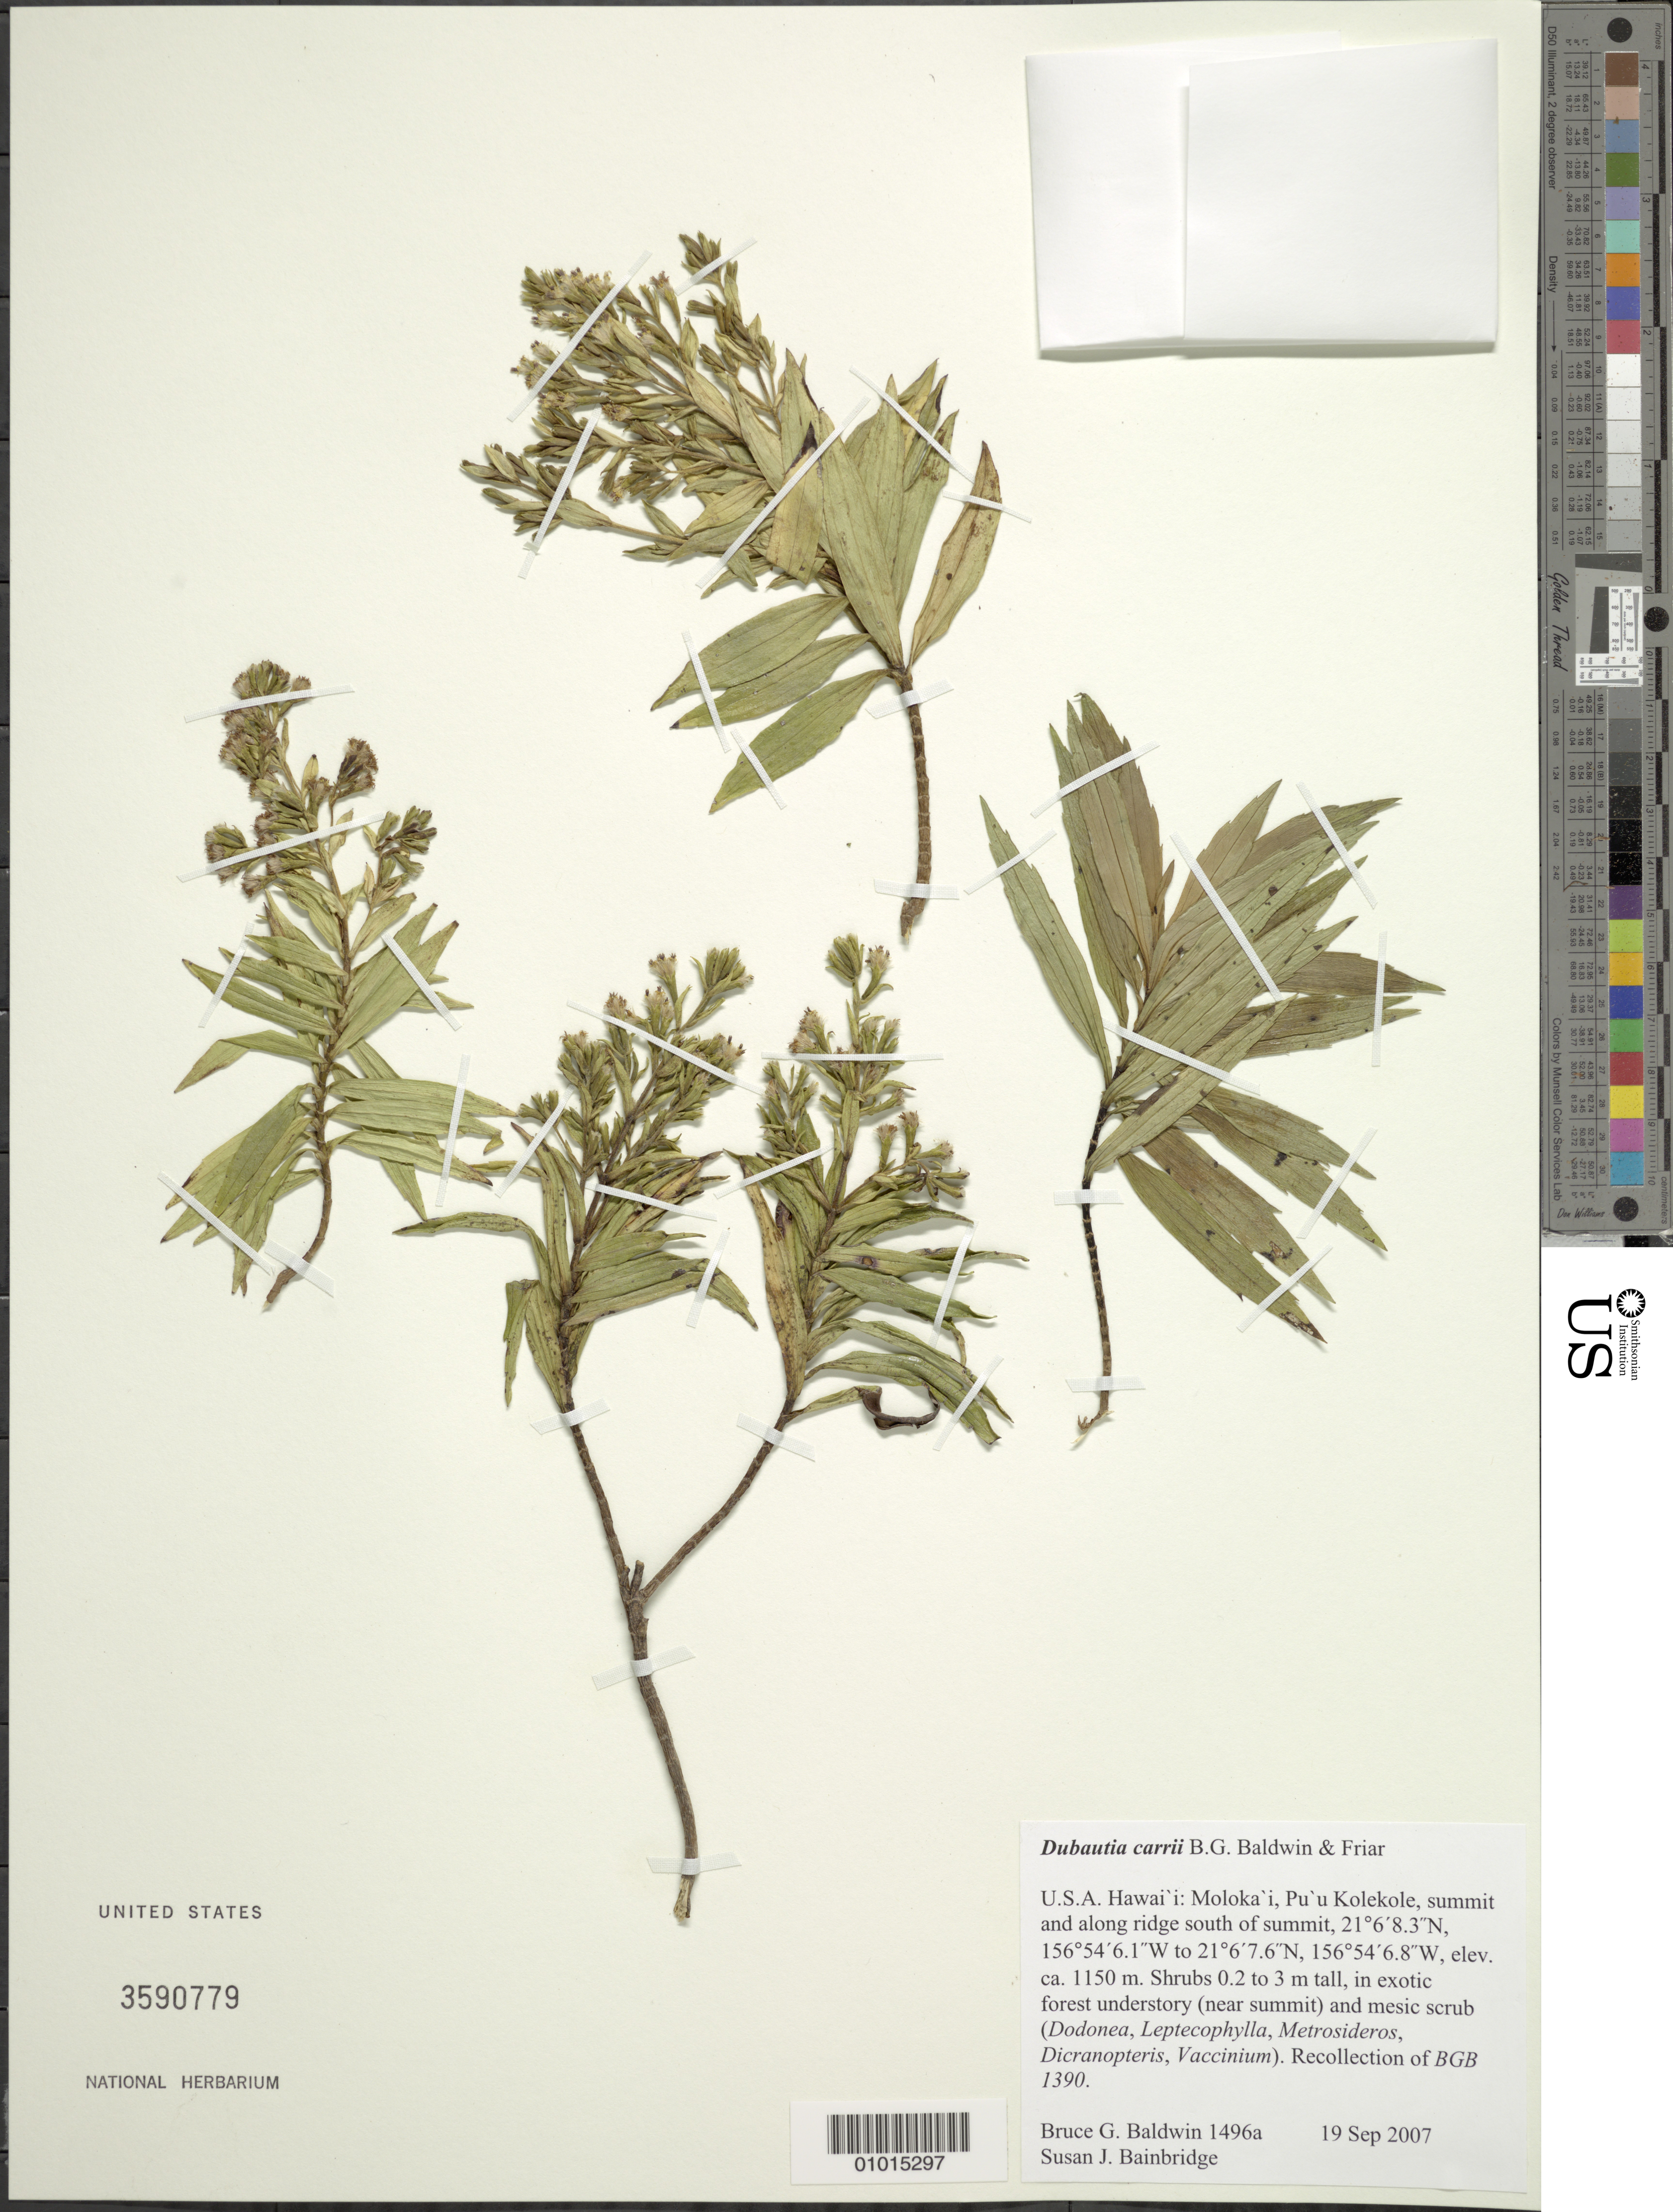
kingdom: Plantae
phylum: Tracheophyta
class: Magnoliopsida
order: Asterales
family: Asteraceae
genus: Dubautia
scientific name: Dubautia carrii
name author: B.G. Baldwin & Friar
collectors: B. Baldwin & S. Bainbridge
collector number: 1496a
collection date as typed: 19 Sep 2007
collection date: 2007-09-19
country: United States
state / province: Hawaii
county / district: Maui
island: Moloka'i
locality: Pu'u Kolekole, summit and along ridge south of summit in exotic forest understory and mesic scrub.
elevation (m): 1150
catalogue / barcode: US 3590779